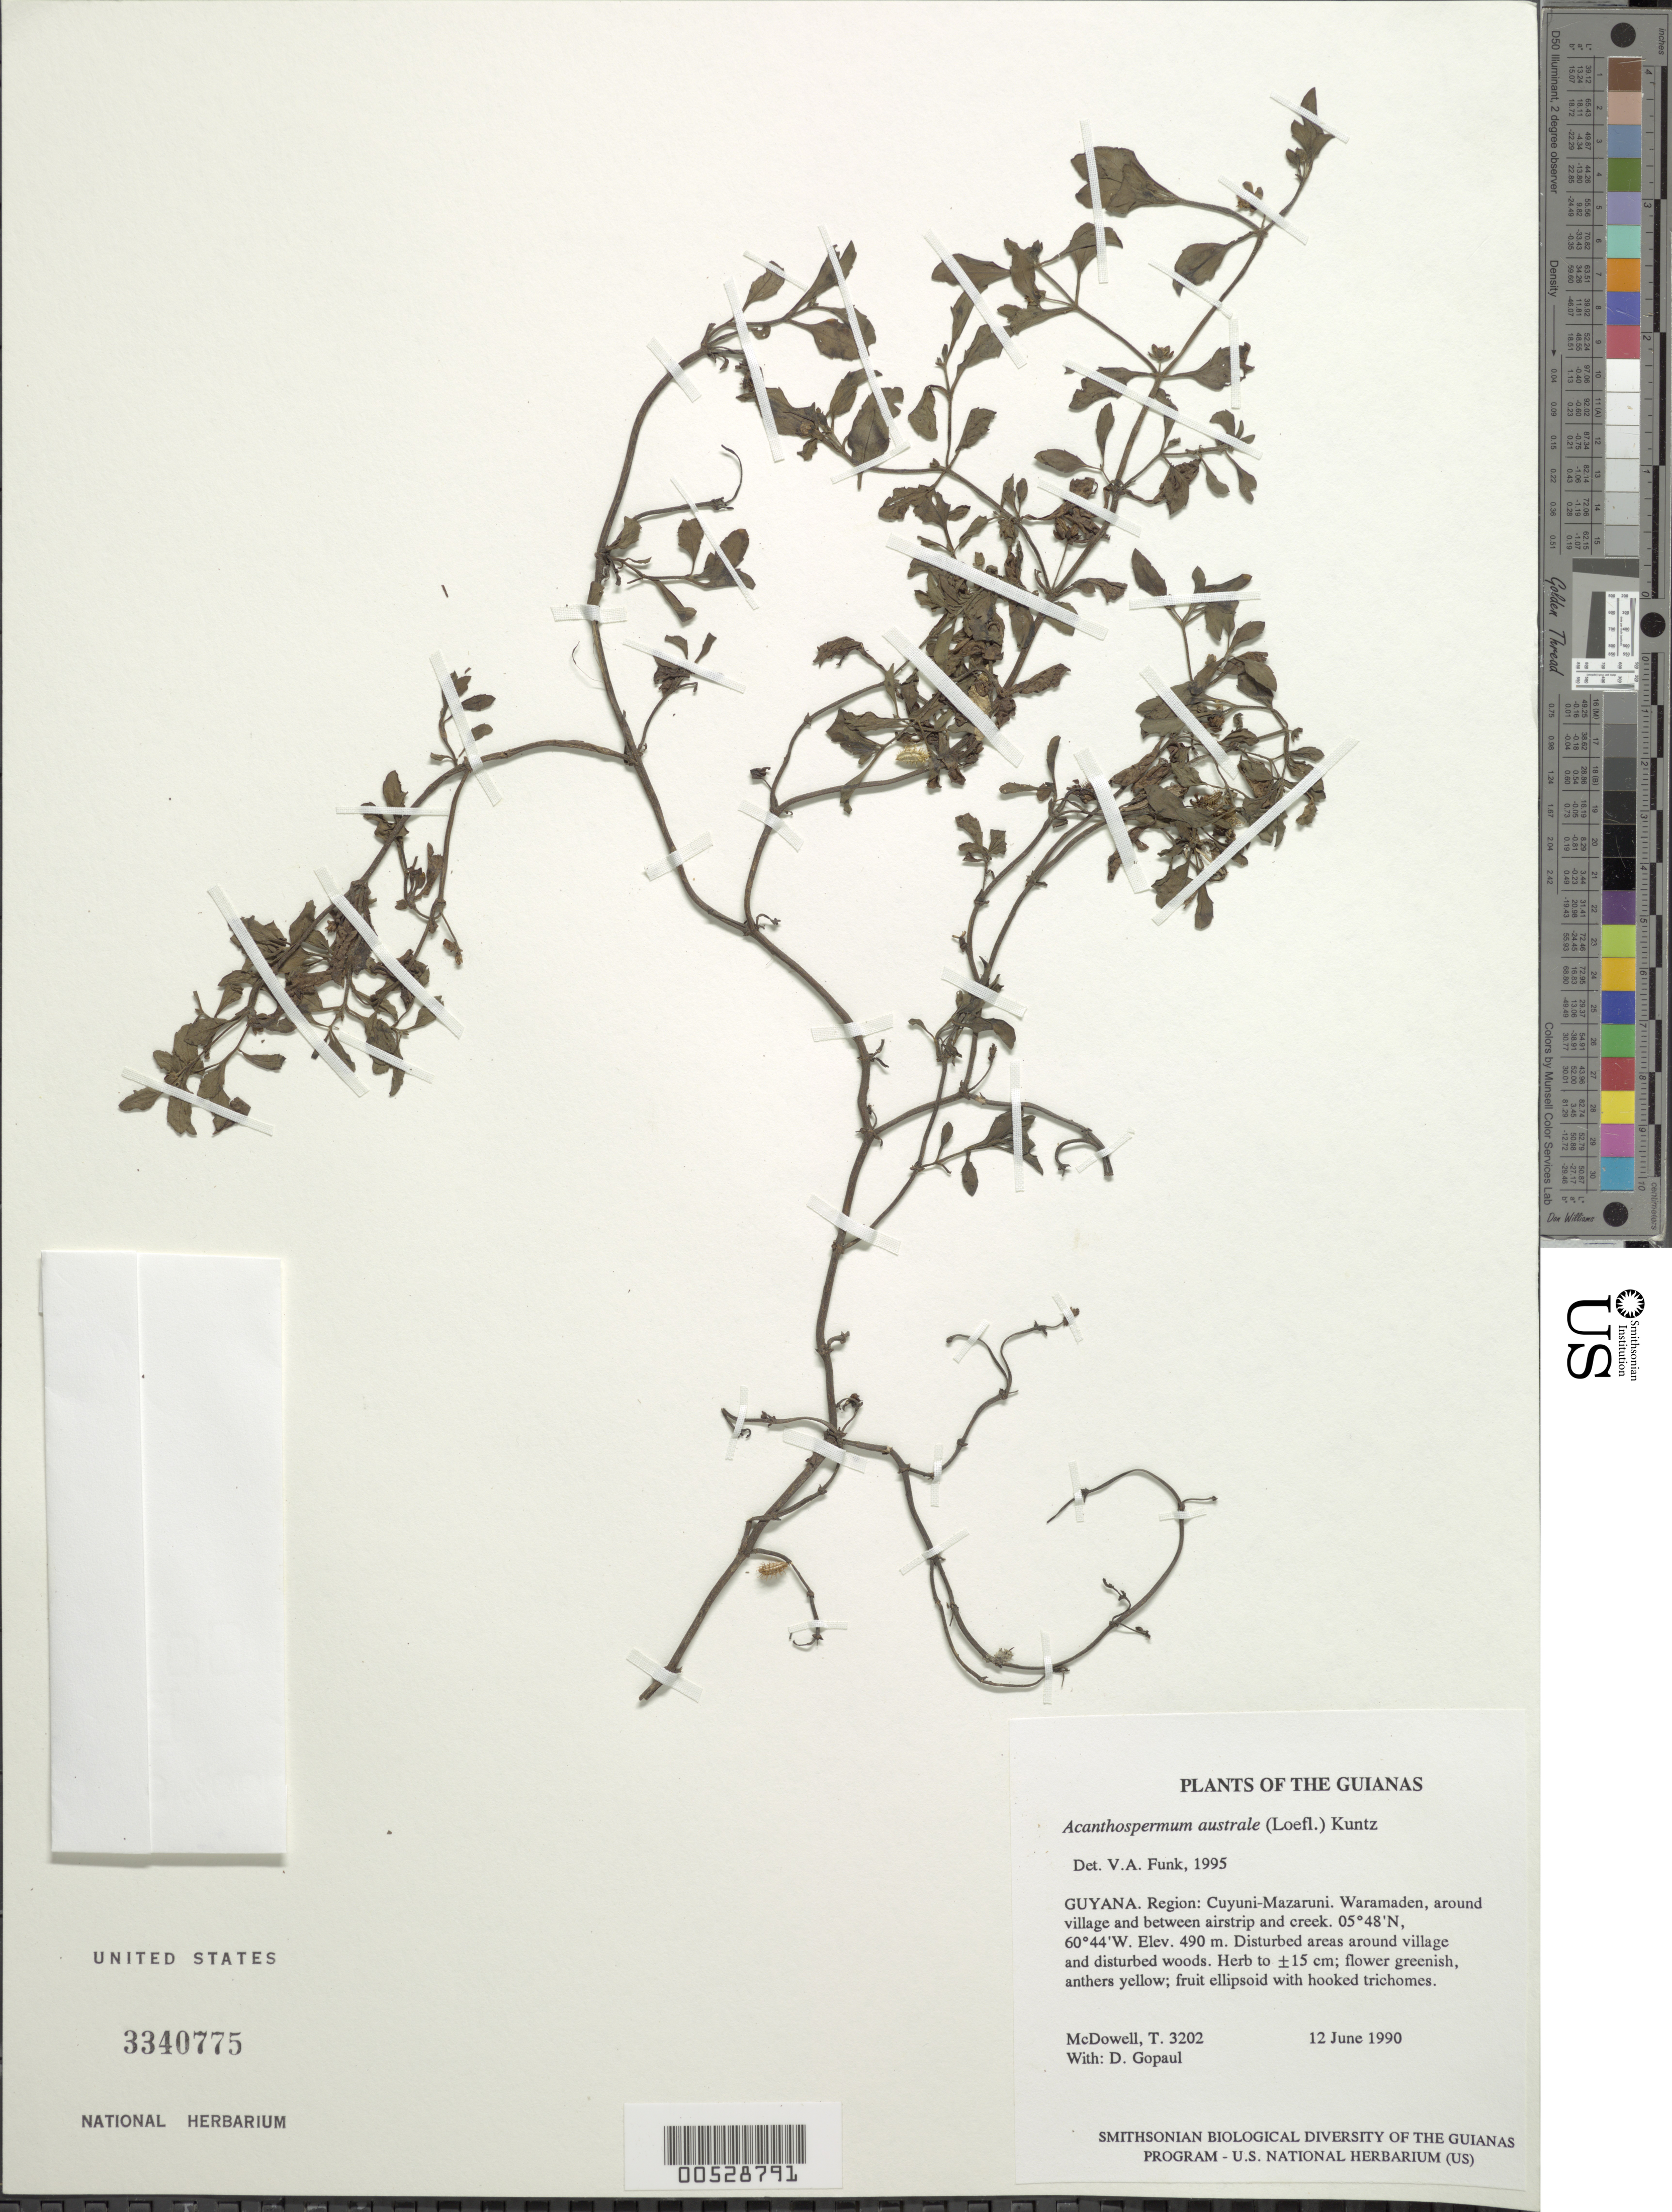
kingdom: Plantae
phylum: Tracheophyta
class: Magnoliopsida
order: Asterales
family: Asteraceae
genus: Acanthospermum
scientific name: Acanthospermum australe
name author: (Loefl.) Kuntze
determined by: Funk, Vicki A., (BOT), Smithsonian Institution - National Museum of Natural History (UNITED STATES)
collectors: T. McDowell & D. Gopaul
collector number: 3202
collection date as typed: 12 June 1990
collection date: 1990-06-12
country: Guyana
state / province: Cuyuni-Mazaruni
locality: Waramaden, around village and between airstrip and creek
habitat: Disturbed areas around village and disturbed woods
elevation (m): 490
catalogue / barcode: US 3340775